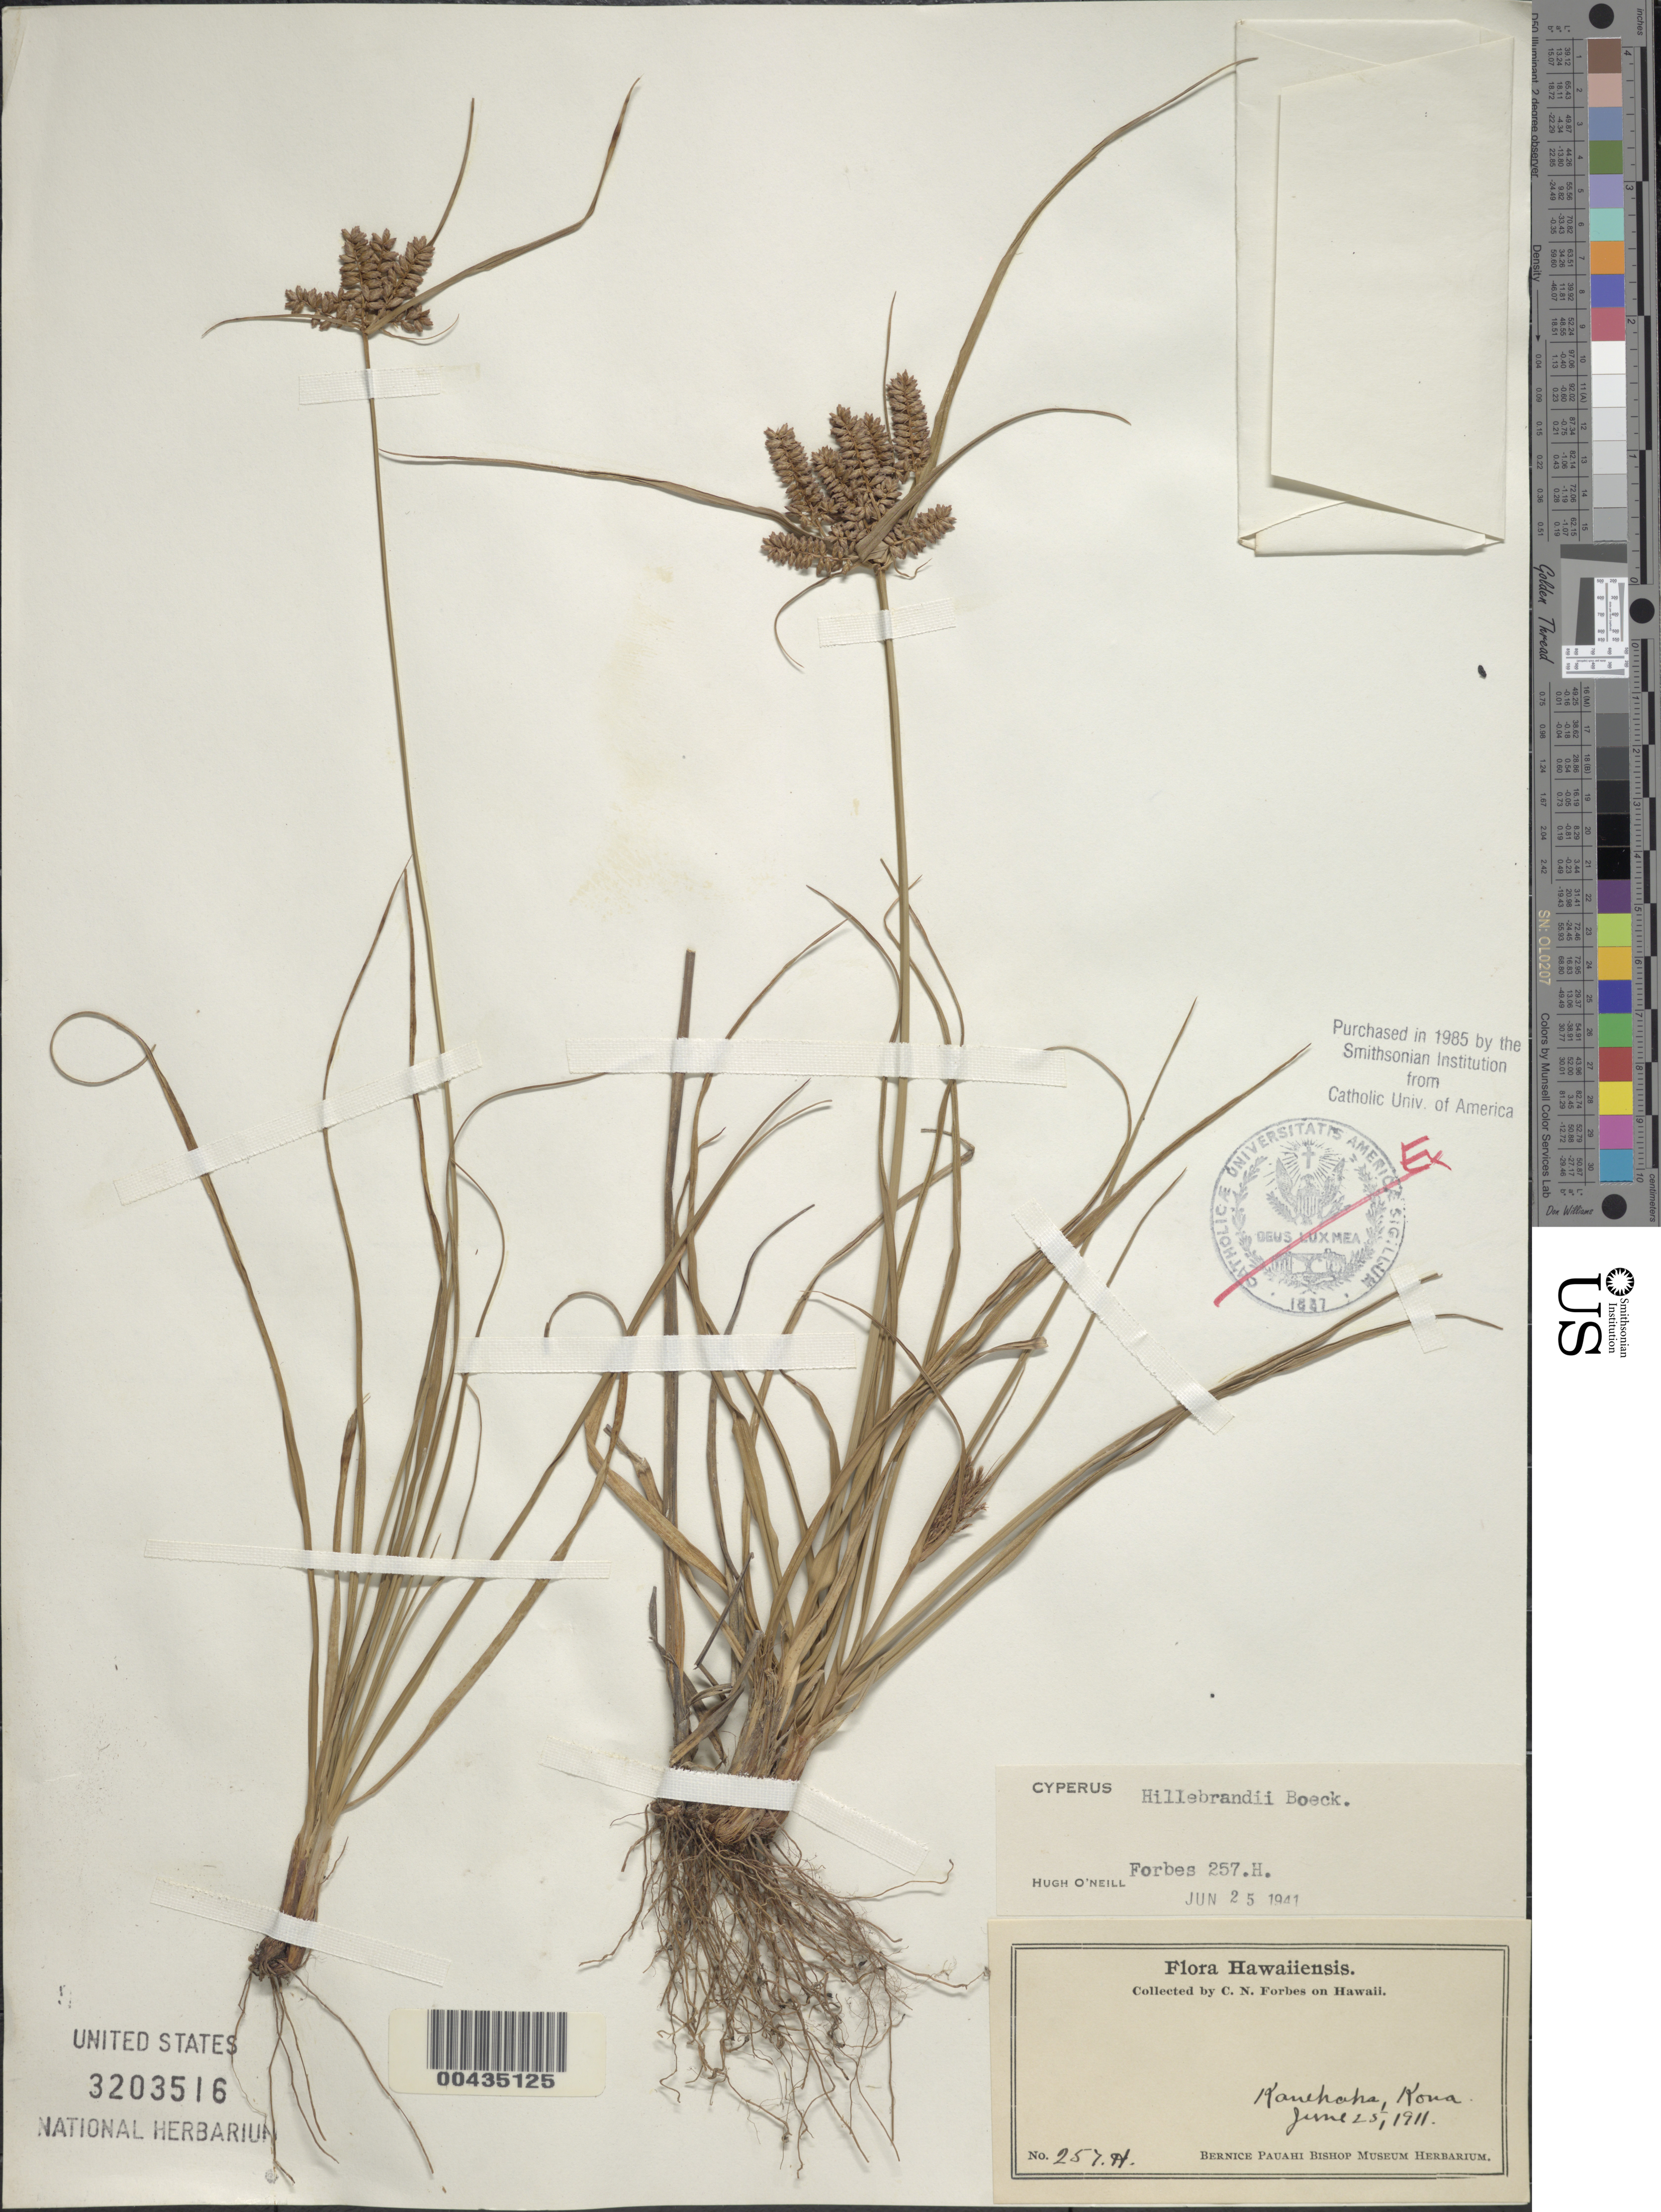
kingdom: Plantae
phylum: Tracheophyta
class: Liliopsida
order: Poales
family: Cyperaceae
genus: Cyperus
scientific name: Cyperus hillebrandii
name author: Boeckeler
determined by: O'Neill, Hugh T.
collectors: C. N. Forbes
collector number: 257.H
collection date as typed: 25 Jun 1911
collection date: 1911-06-25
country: United States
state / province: Hawaii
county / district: Hawaii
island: Hawaii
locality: Kanehaha, Kona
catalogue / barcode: US 3203516